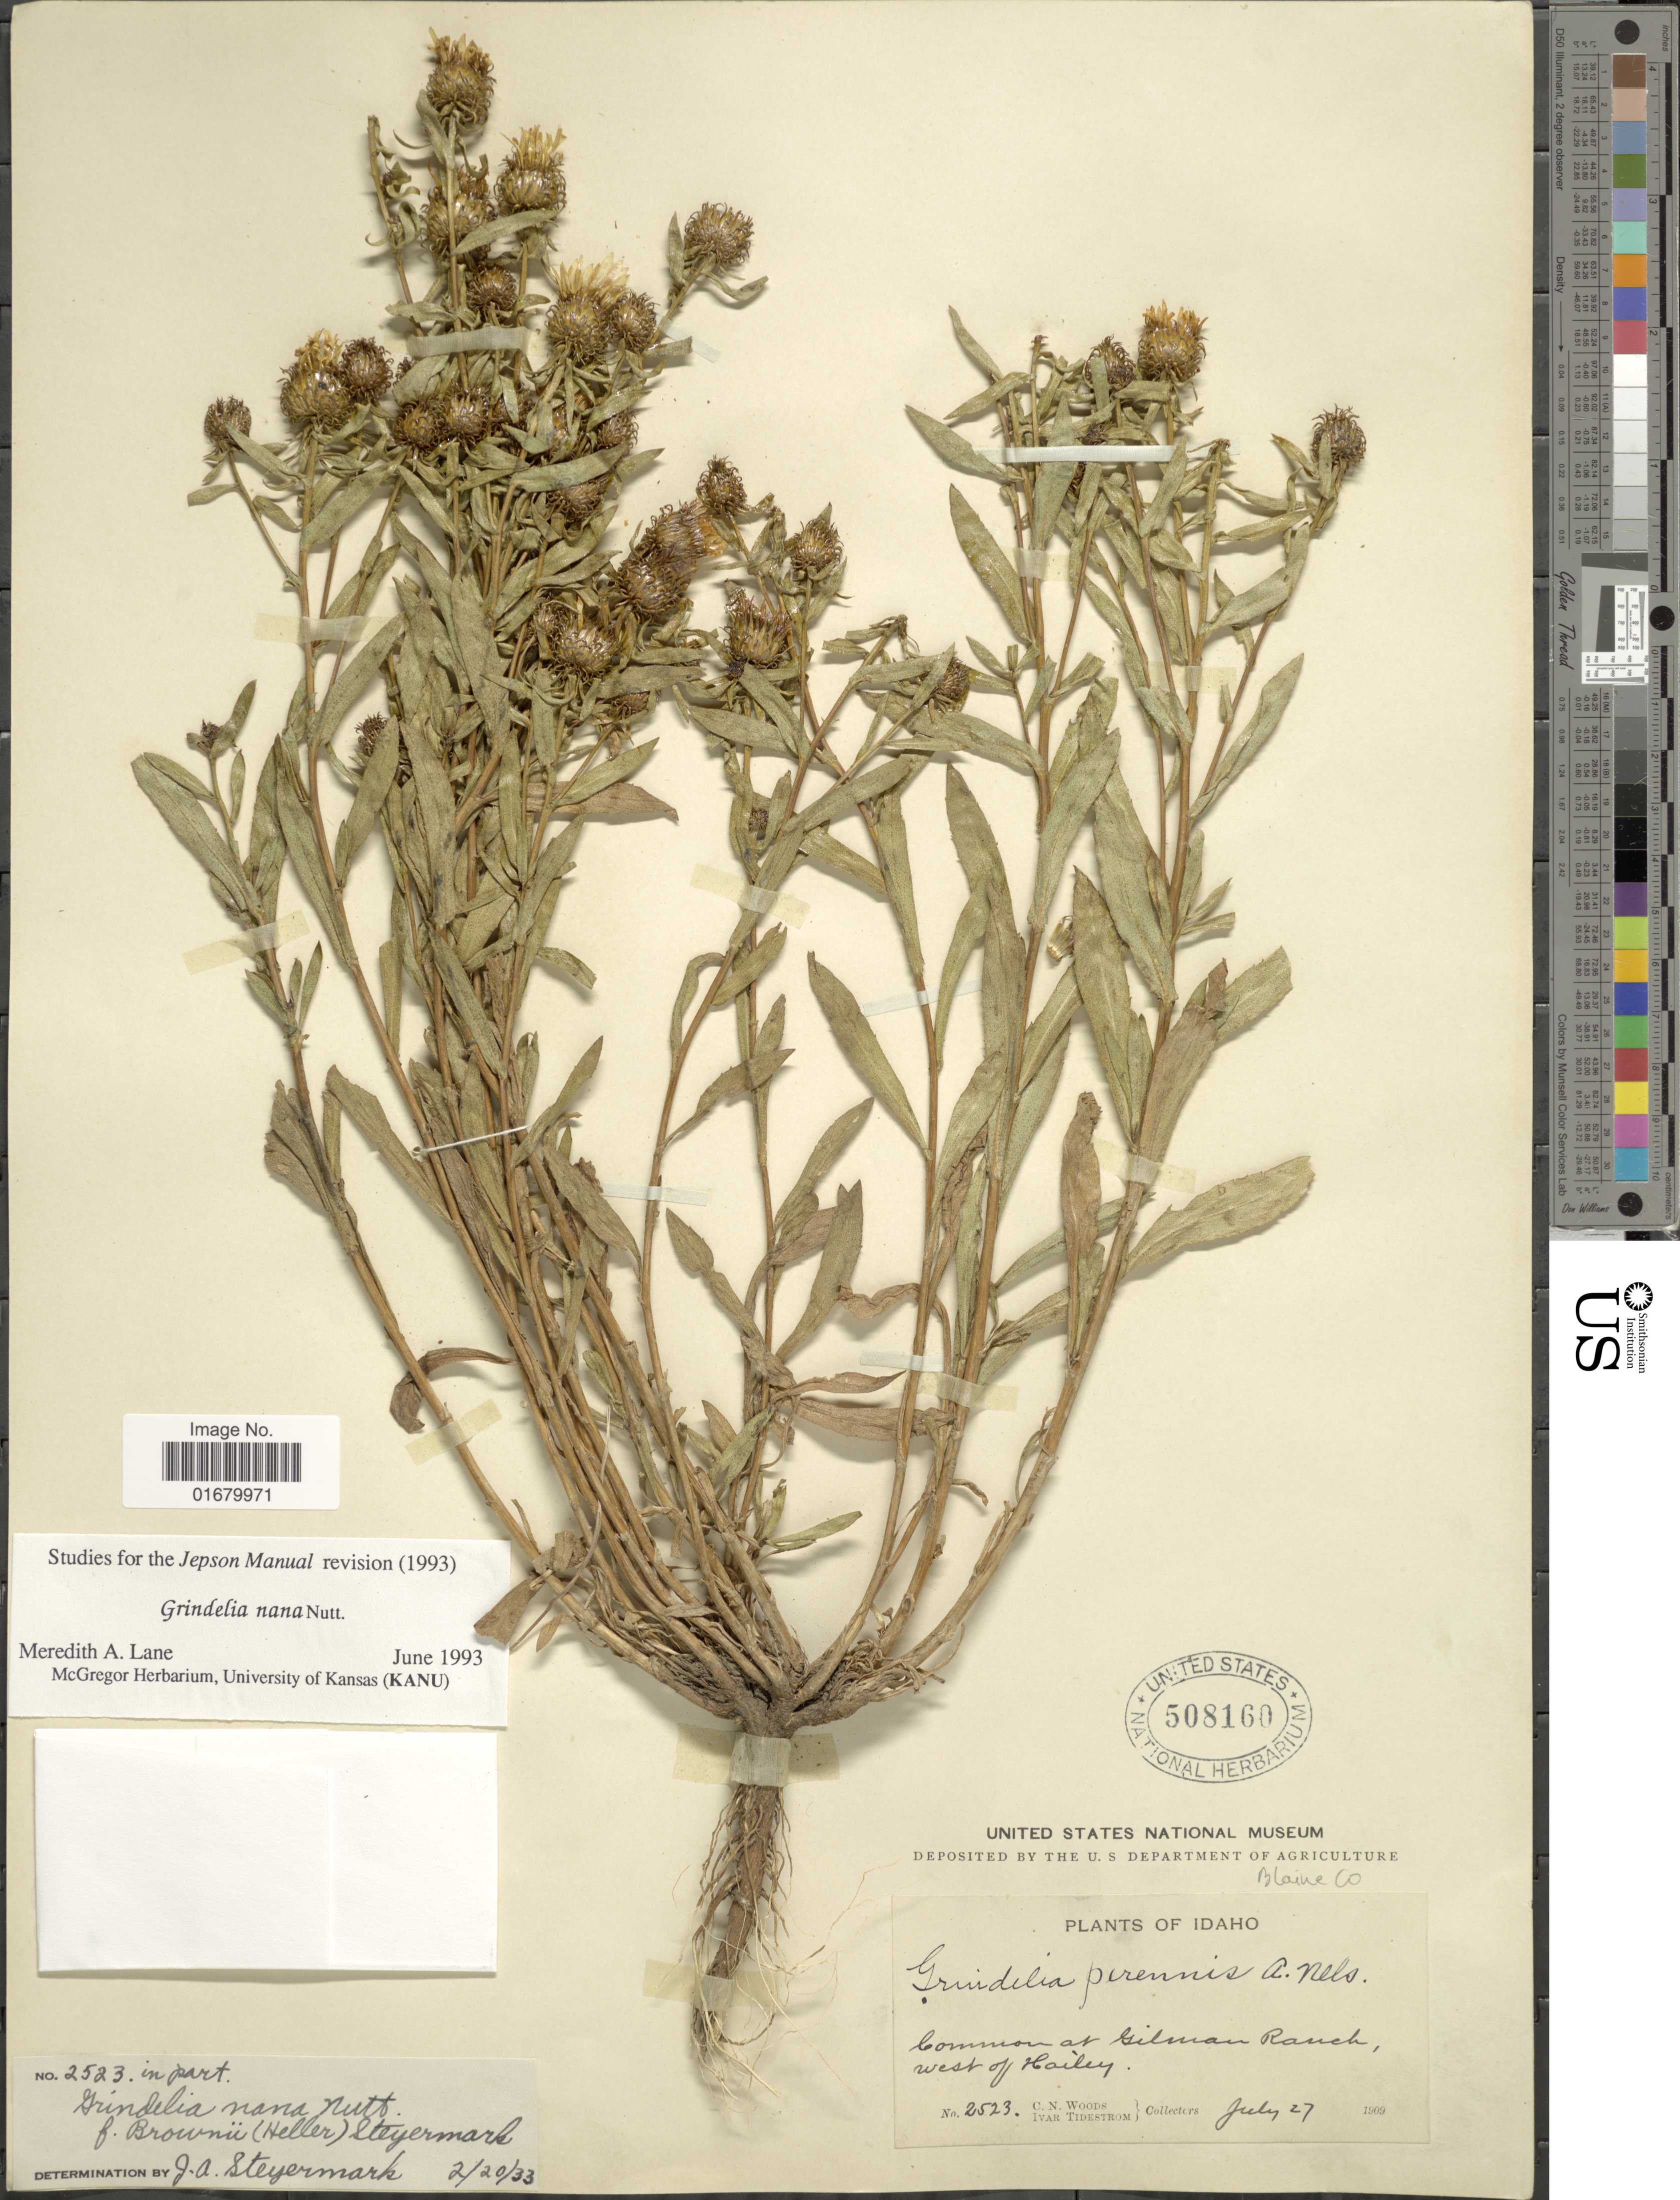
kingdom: Plantae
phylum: Tracheophyta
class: Magnoliopsida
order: Asterales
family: Asteraceae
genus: Grindelia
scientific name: Grindelia nana var. nana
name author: Nutt.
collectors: C. Woods & I. F. Tidestrom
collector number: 2523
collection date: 1909-07-27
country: United States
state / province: Idaho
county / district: Blaine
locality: At Gilman Ranch, west of Hailey.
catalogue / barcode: US 508160